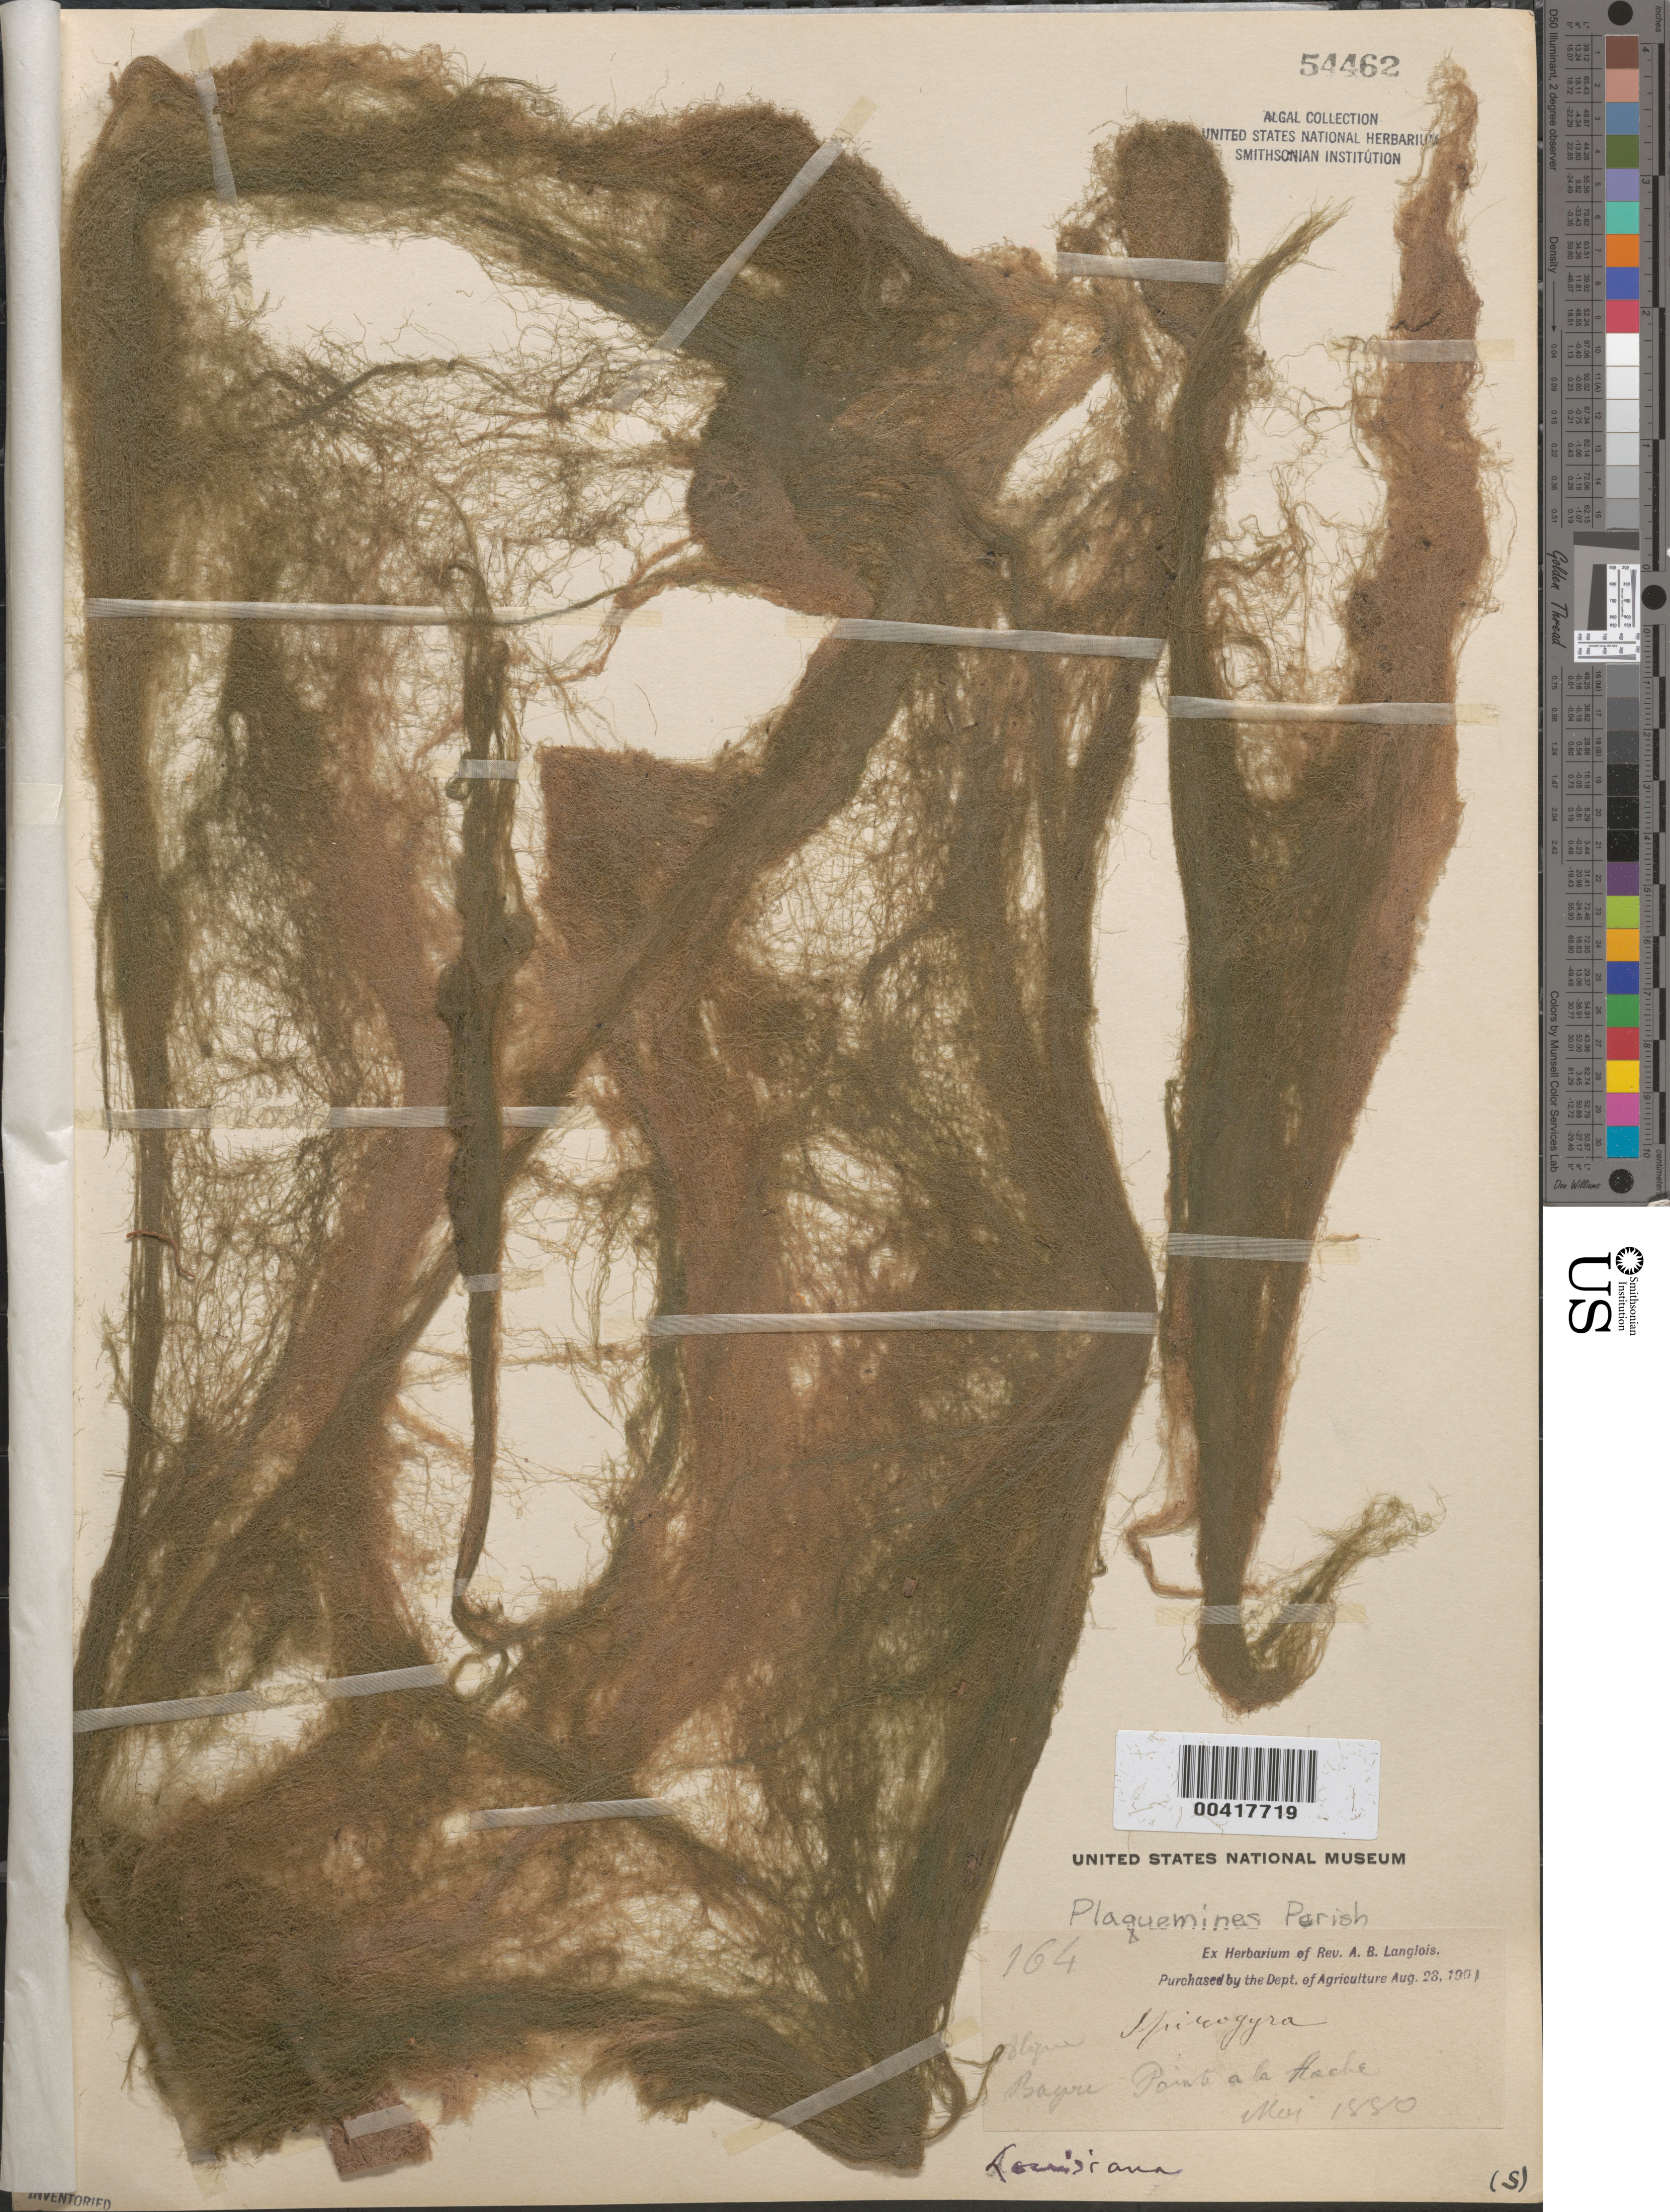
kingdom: Plantae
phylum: Charophyta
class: Zygnematophyceae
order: Zygnematales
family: Zygnemataceae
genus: Spirogyra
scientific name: Spirogyra sp.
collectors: A. B. Langlois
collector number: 164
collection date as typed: May 1880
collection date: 1880-05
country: United States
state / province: Louisiana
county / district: Plaquemines Parish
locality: Pointe a la Hache, bayou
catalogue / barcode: US 54462